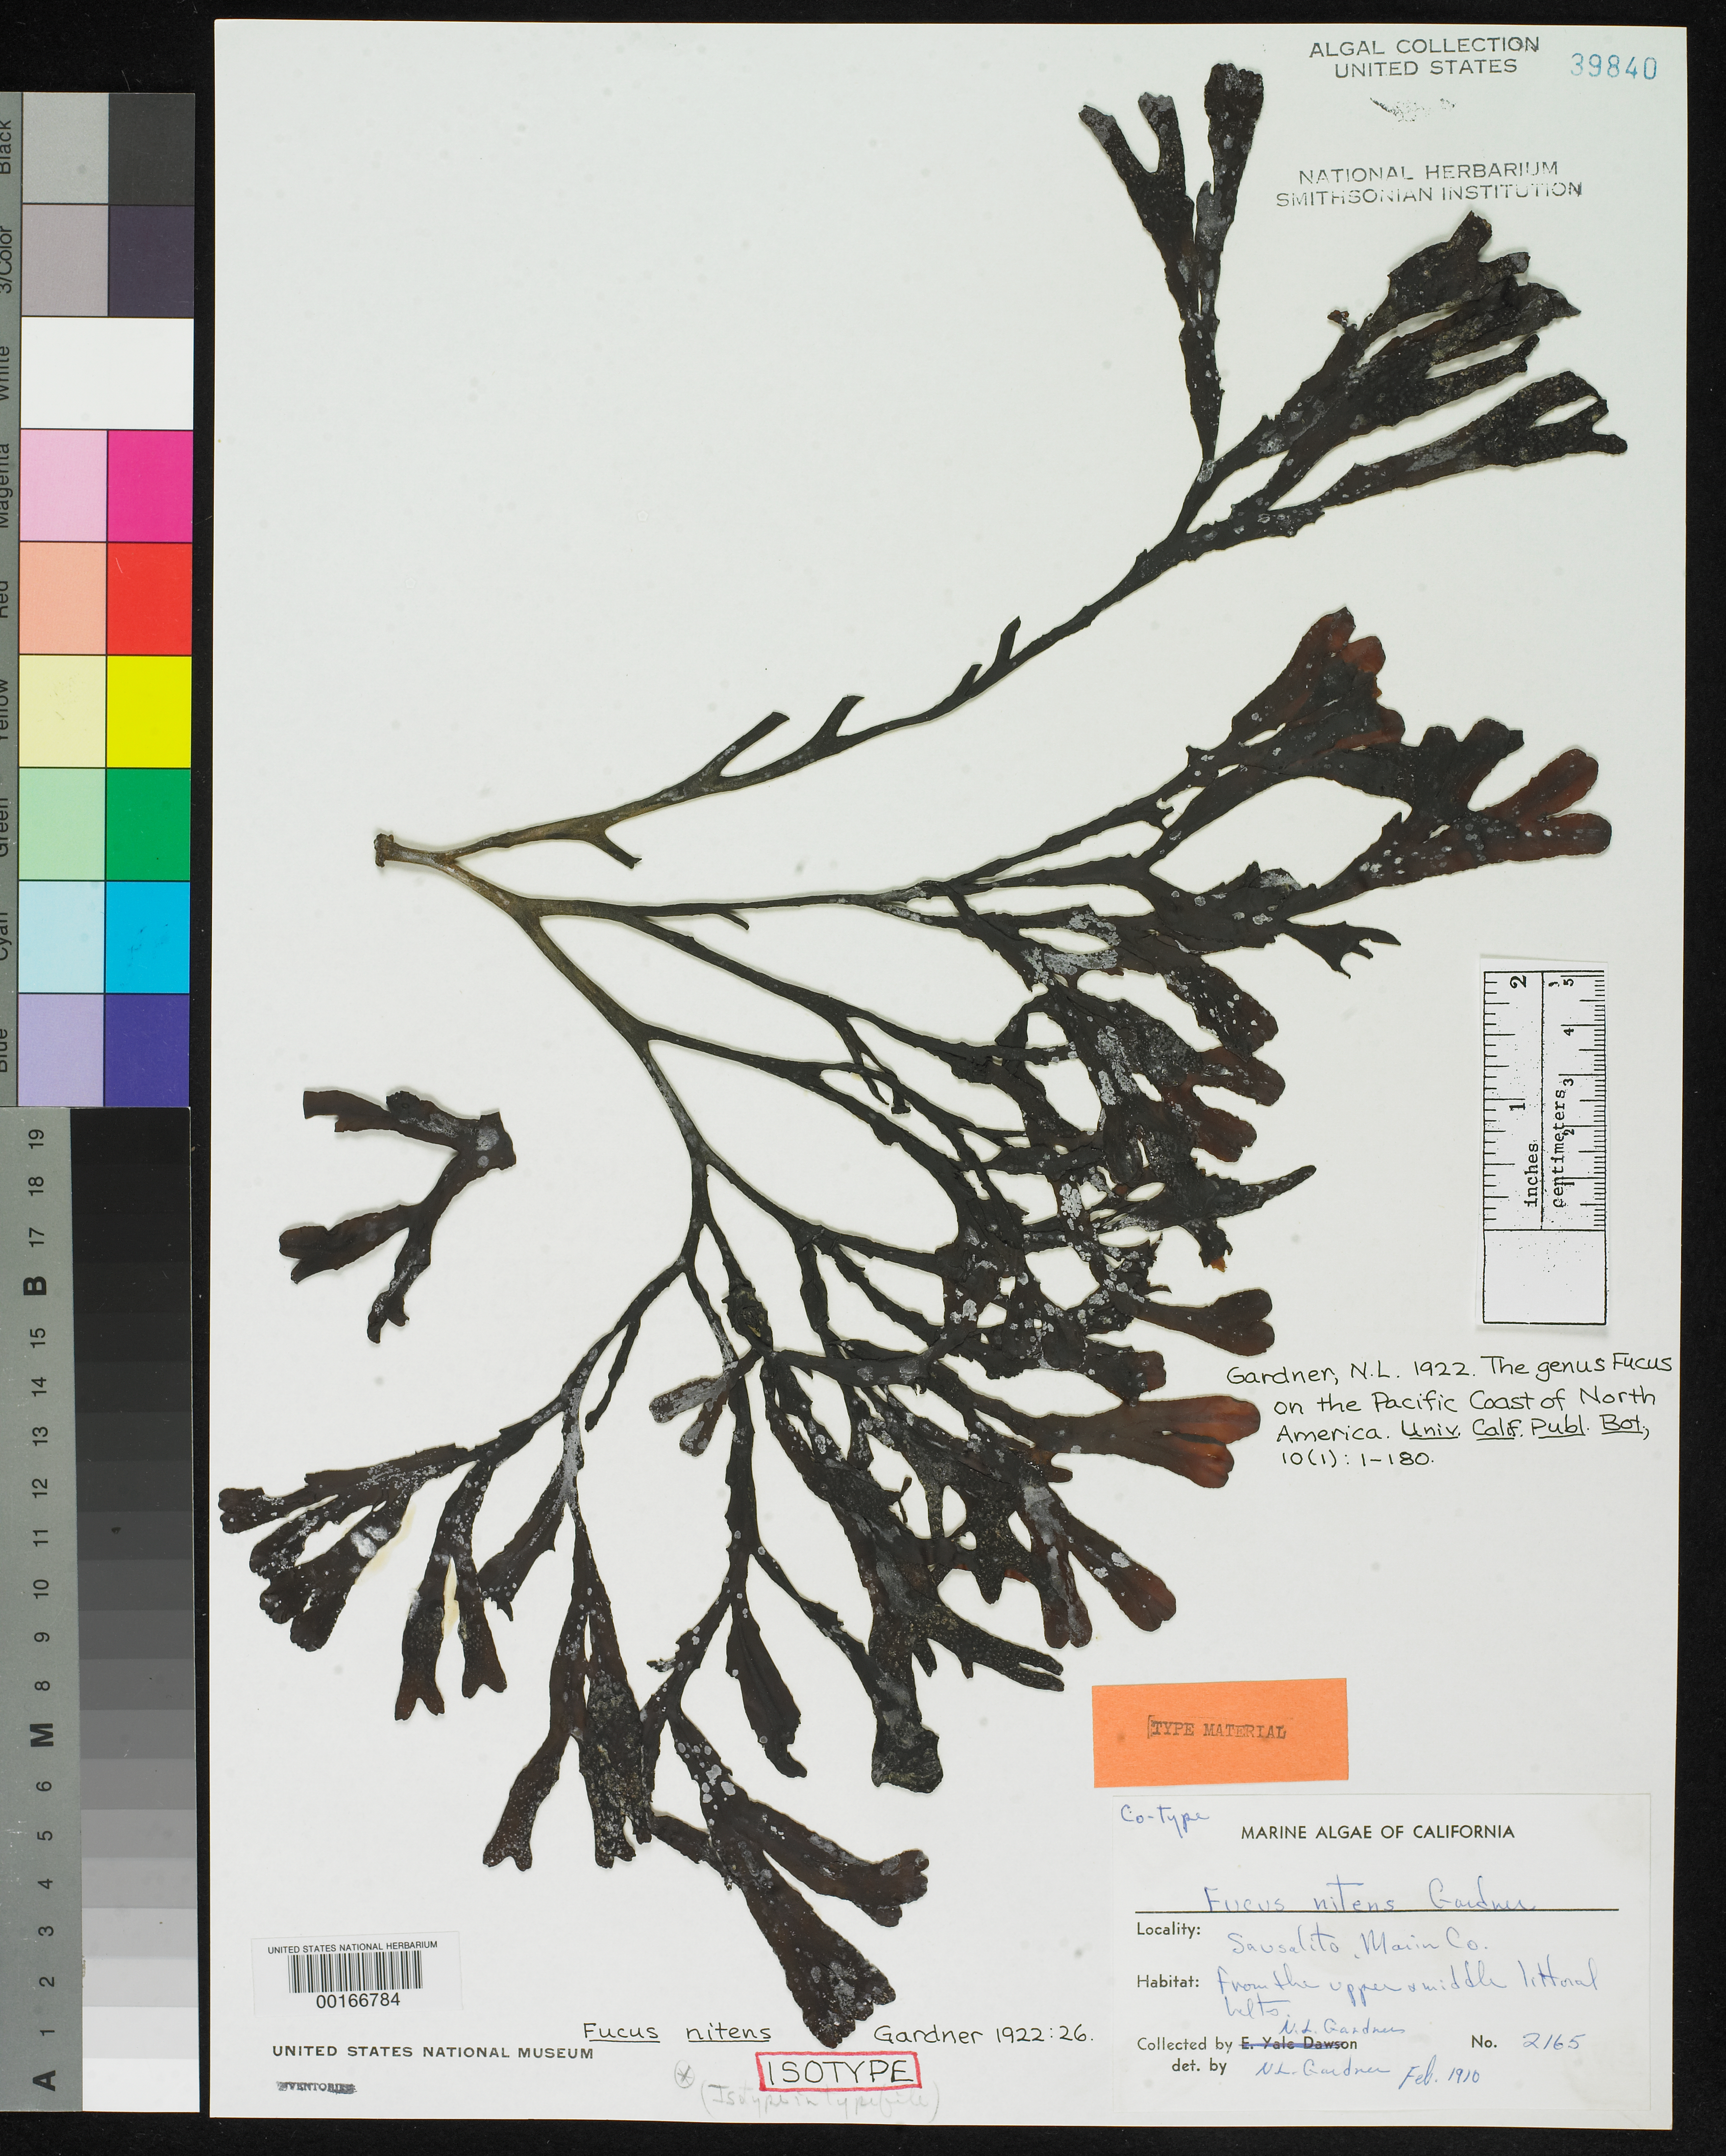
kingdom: Chromista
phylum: Ochrophyta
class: Phaeophyceae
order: Fucales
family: Fucaceae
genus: Fucus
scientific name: Fucus nitens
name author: N.L. Gardner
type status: Isotype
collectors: N. Gardner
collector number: NLG 2165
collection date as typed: Feb 1910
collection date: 1910-02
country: United States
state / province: California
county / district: Marin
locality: Sausalito.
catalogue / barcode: US 39840